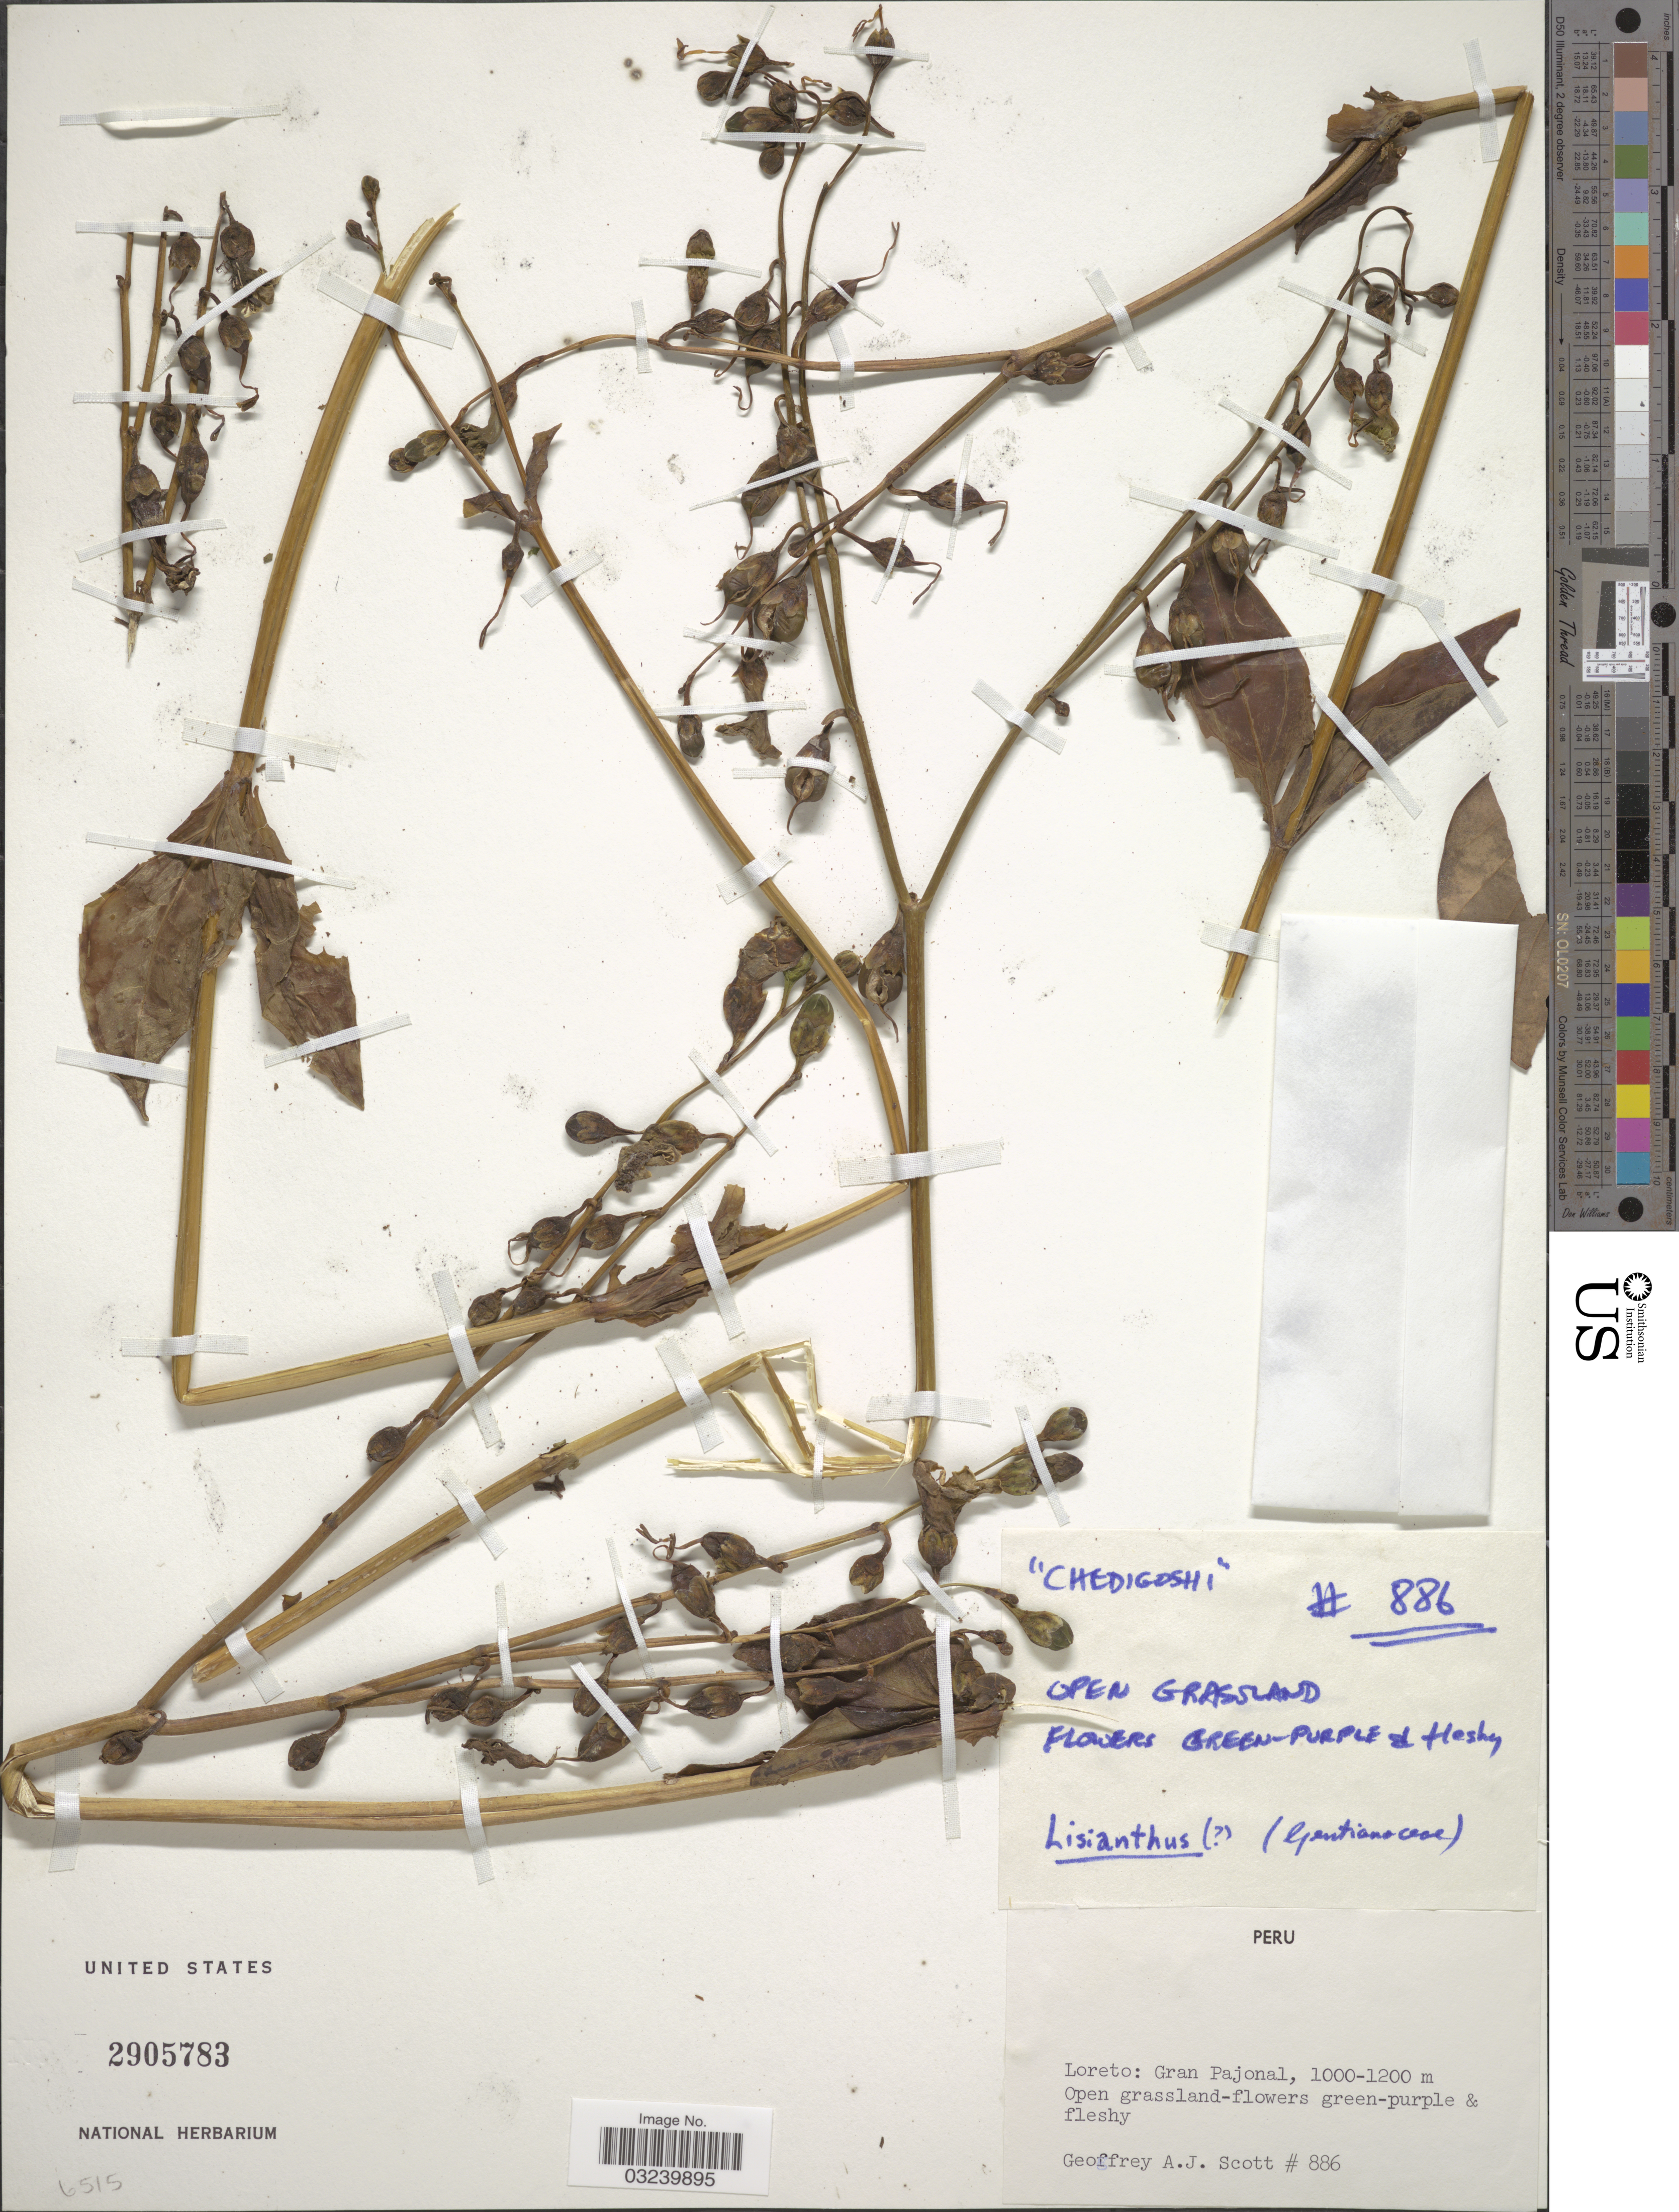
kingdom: Plantae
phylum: Tracheophyta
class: Magnoliopsida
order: Gentianales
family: Gentianaceae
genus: Lisianthius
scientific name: Lisianthius sp.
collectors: G. Scott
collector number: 886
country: Peru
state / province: Loreto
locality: Loreto: Grand Pajonal.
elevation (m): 1000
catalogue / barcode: US 2905783